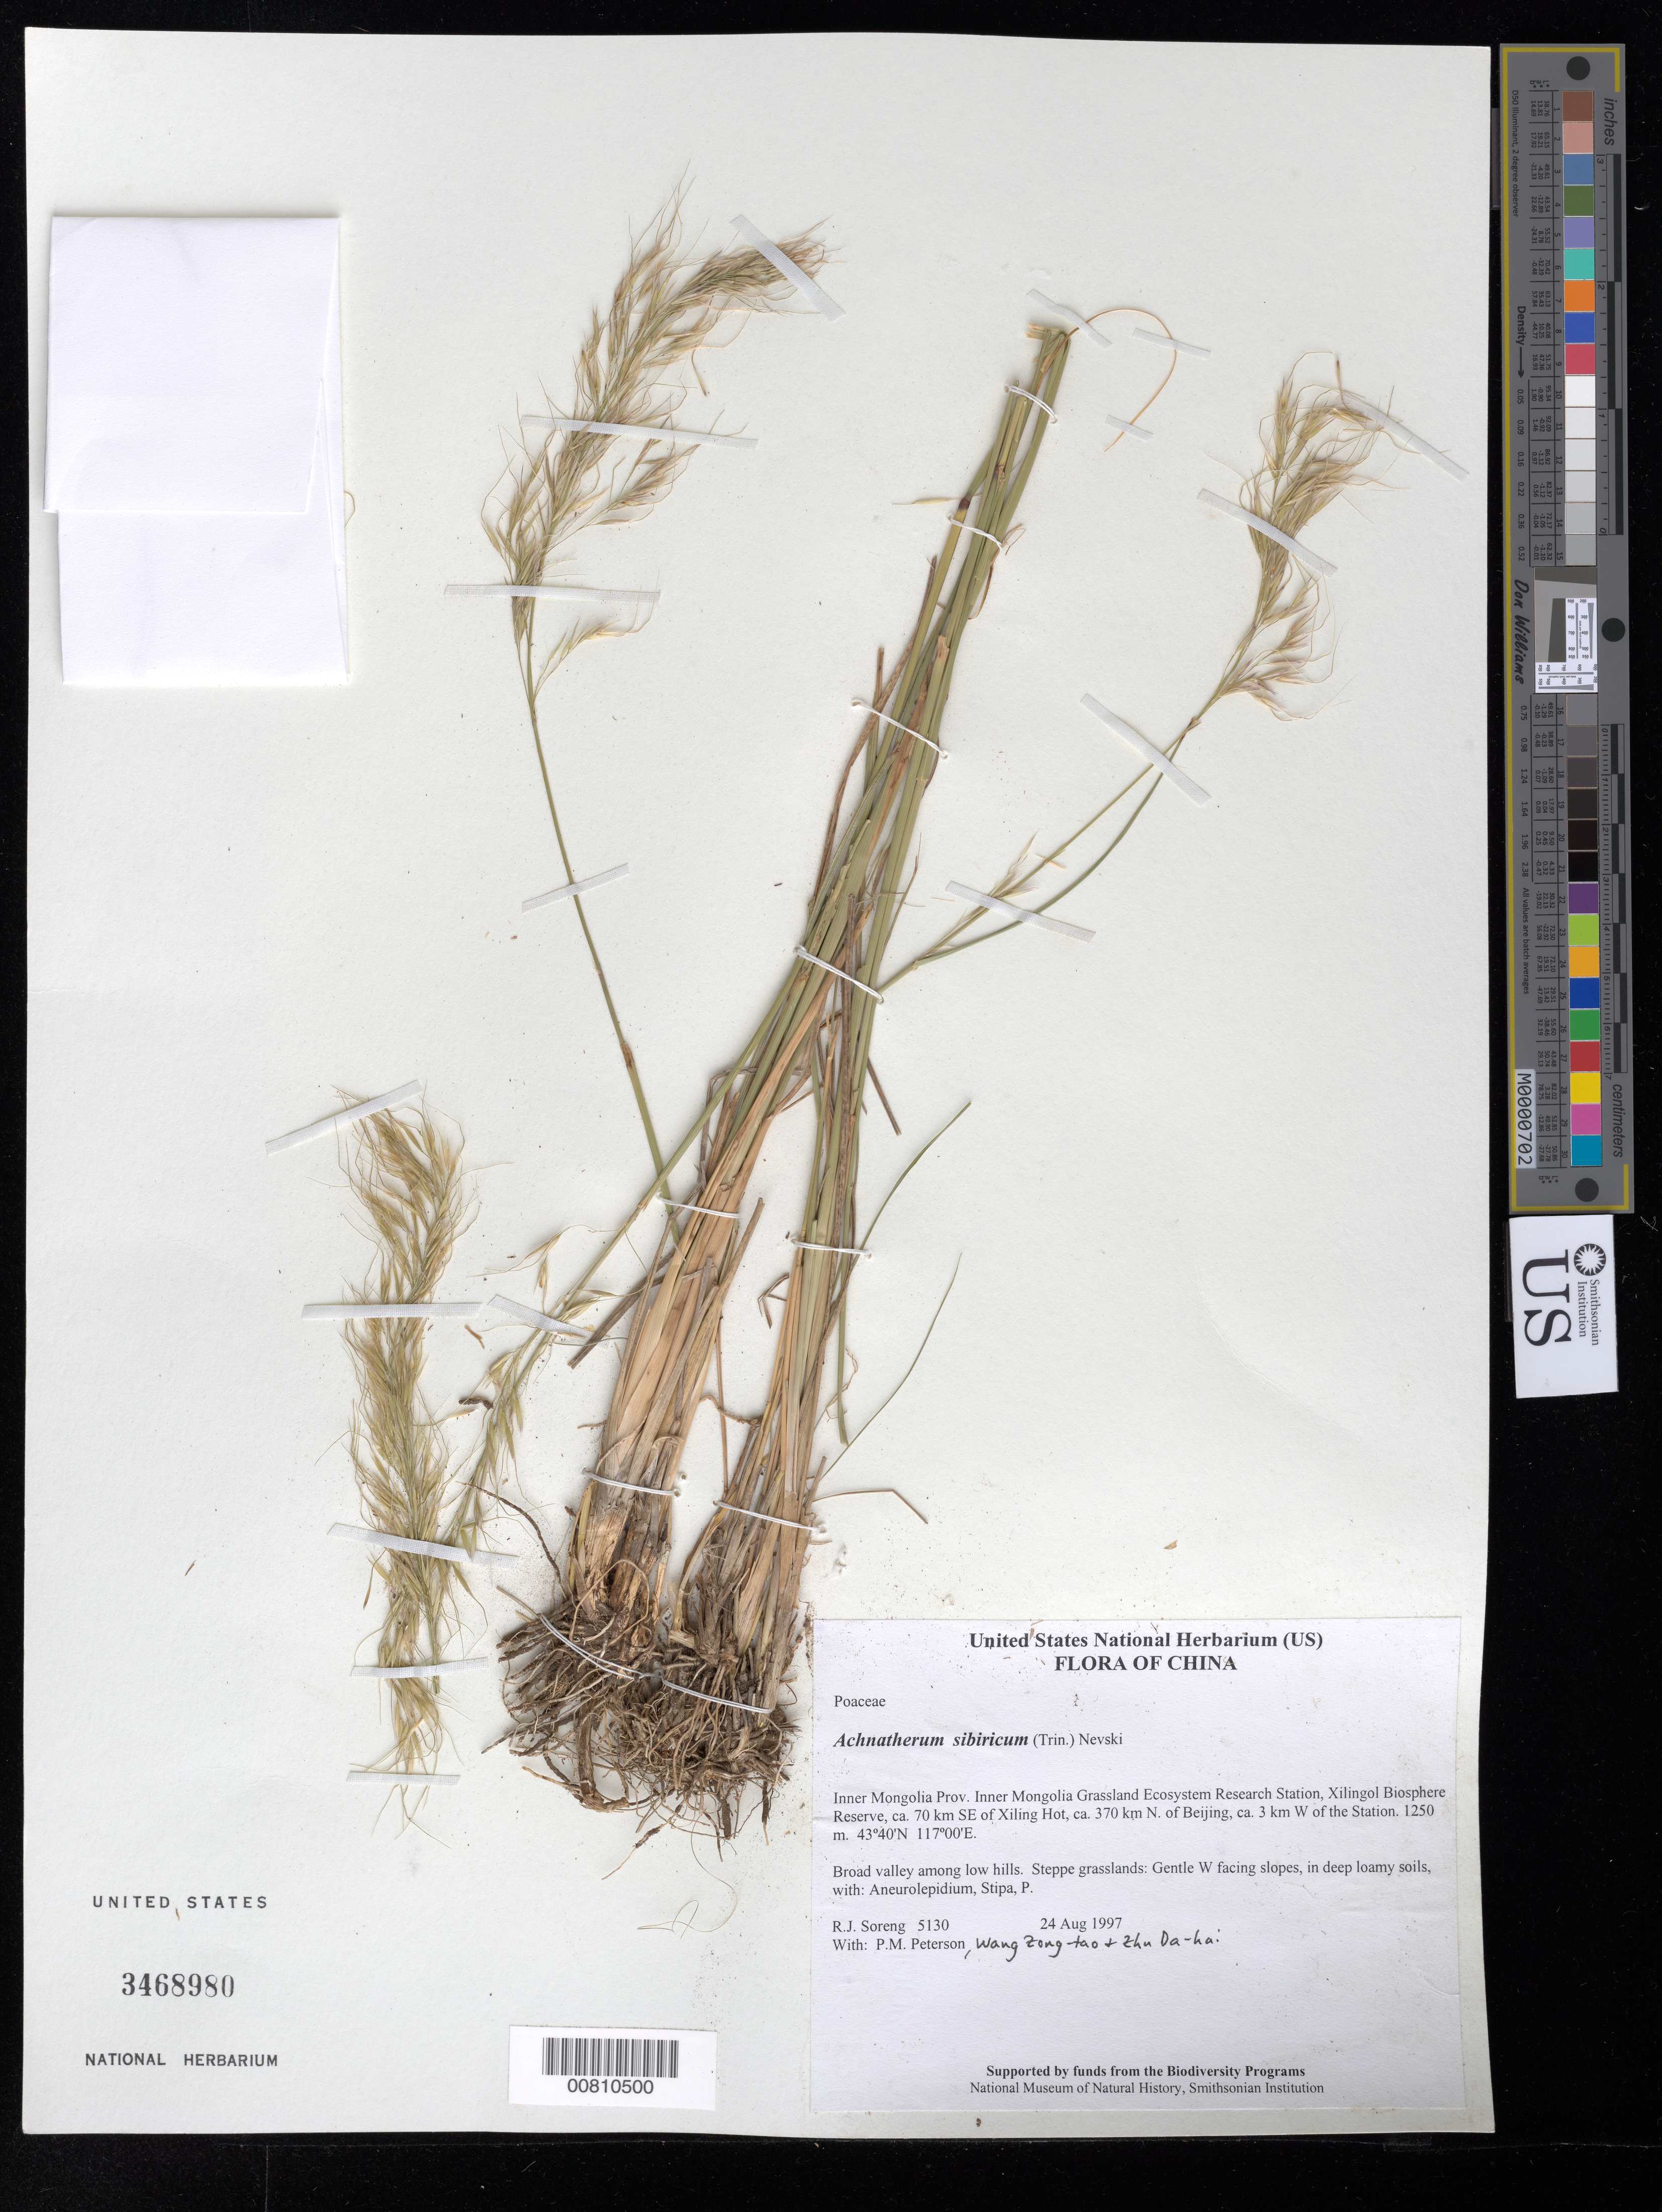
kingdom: Plantae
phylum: Tracheophyta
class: Liliopsida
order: Poales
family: Poaceae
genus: Achnatherum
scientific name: Achnatherum sibiricum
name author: (L.) Keng ex Tzvelev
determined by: Soreng, Robert J., Research Associate (BOT), Smithsonian Institution - National Museum of Natural History (UNITED STATES)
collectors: R. J. Soreng, P. M. Peterson & Zhu Da-hai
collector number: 5130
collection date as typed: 24 Aug 1997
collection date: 1997-08-24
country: China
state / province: Nei Monggol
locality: Inner Mongolia Grassland Ecosystem Research Station, Xilingol Biosphere Reserve, ca. 70 km SE of Xiling Hot, ca. 370 km N. of Beijing, ca. 3 km W of the Station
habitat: Broad valley among low hills. Steppe grasslands: Gentle W facing slopes, in deep loamy soils, with: Aneurolepidium, Stipa, P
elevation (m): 1250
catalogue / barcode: US 3468980